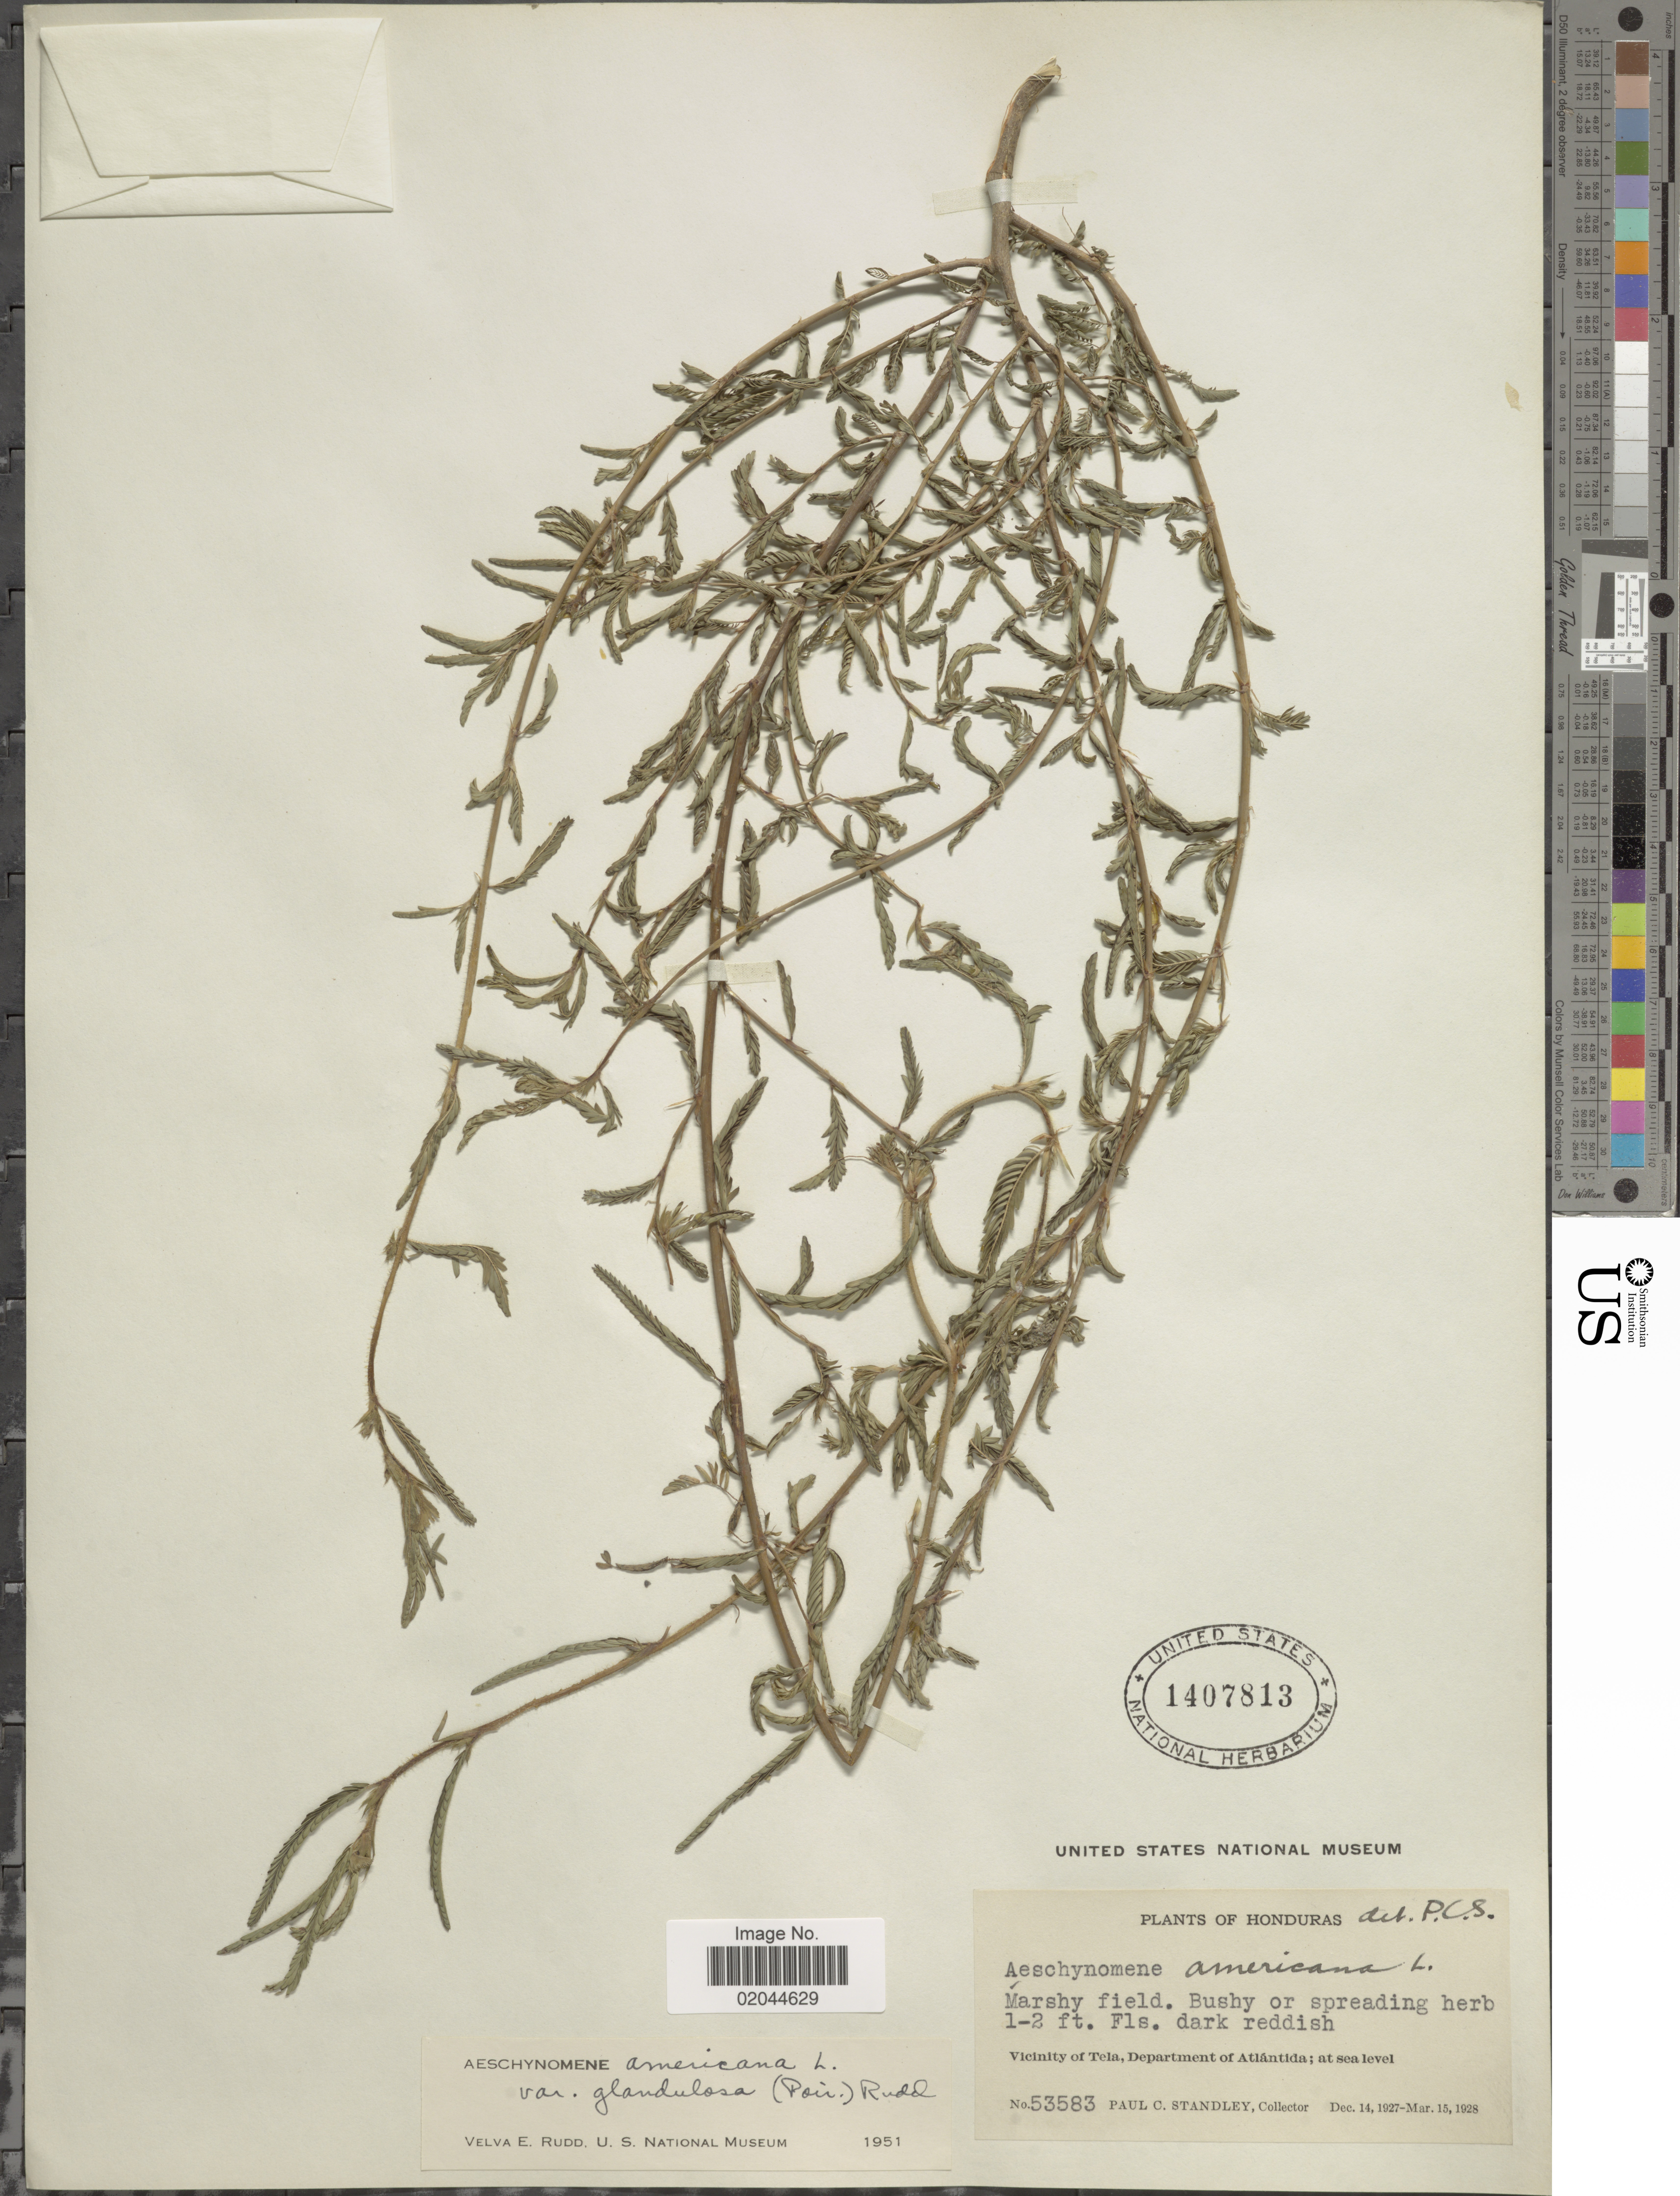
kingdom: Plantae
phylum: Tracheophyta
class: Magnoliopsida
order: Fabales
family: Fabaceae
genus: Aeschynomene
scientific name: Aeschynomene americana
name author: L.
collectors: P. C. Standley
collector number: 53583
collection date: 1927-12-14/1928-03-15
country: Honduras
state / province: Atlántida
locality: Marshy field, vicinity of Tela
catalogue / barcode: US 1407813